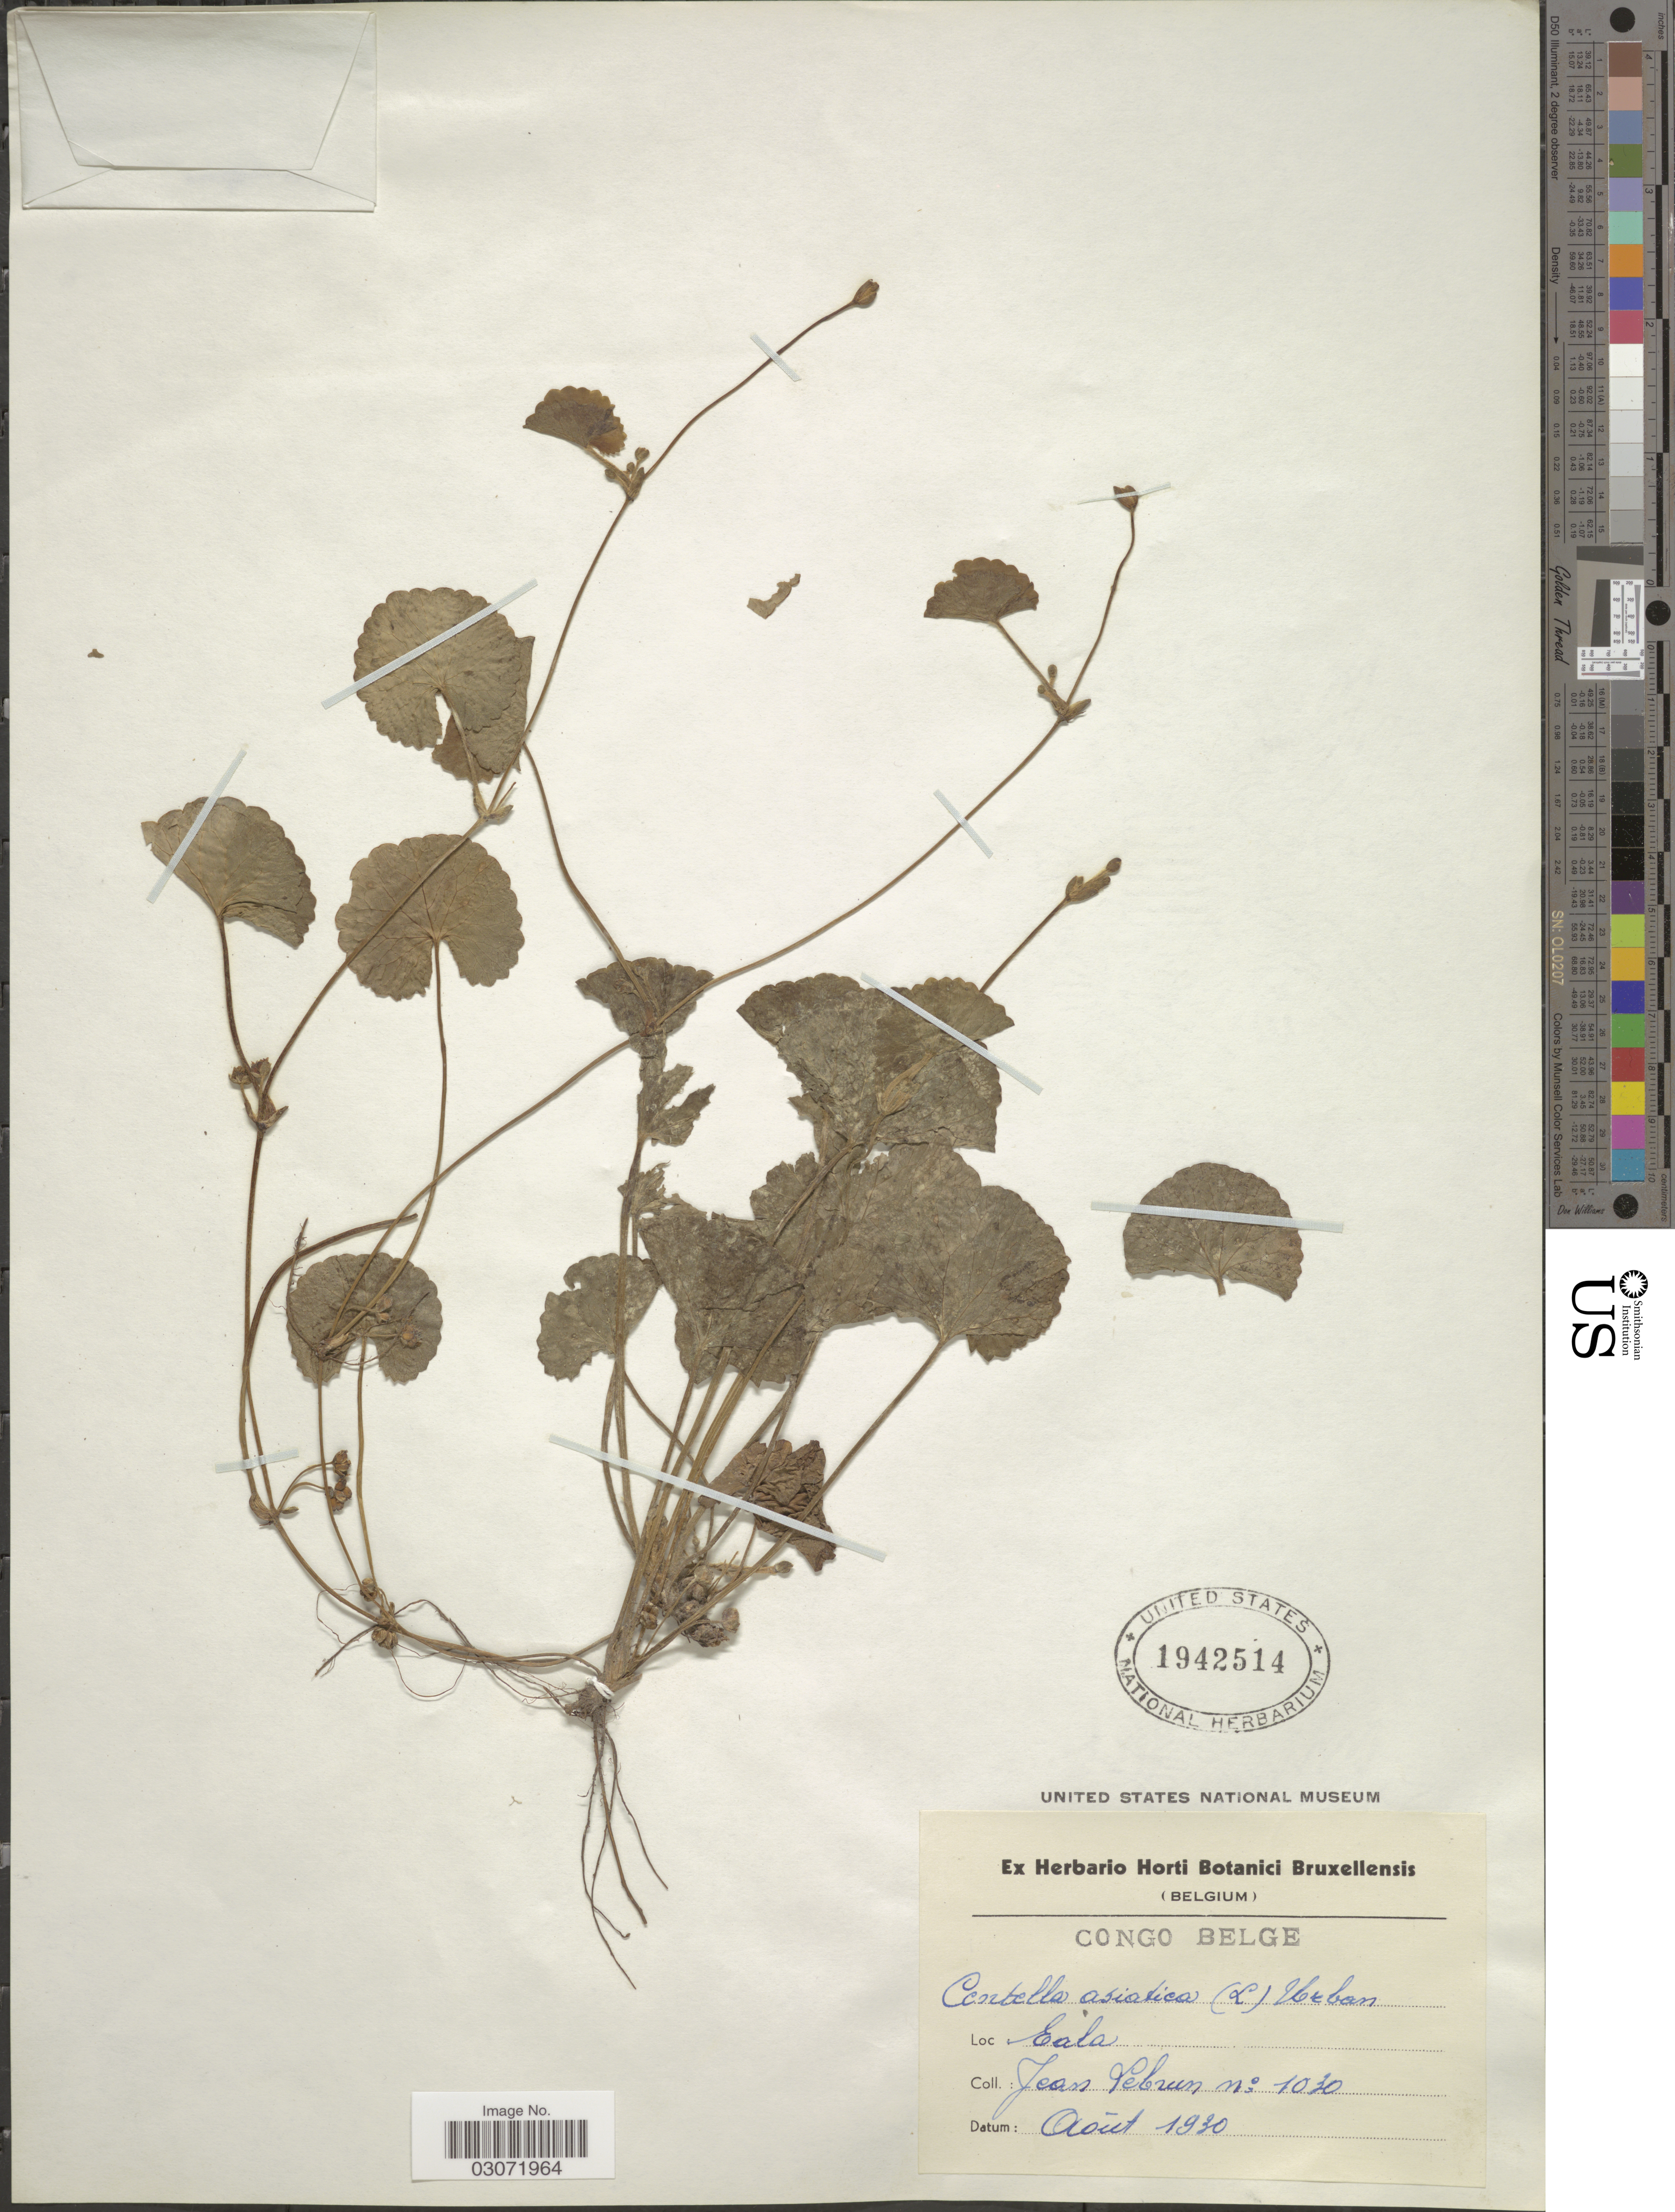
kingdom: Plantae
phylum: Tracheophyta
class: Magnoliopsida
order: Apiales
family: Apiaceae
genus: Centella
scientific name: Centella asiatica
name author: (L.) Urb.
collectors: J. A. Lebrun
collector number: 1030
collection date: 1930-08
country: Congo, Democratic Republic of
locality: Congo Belge. Eala.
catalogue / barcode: US 1942514